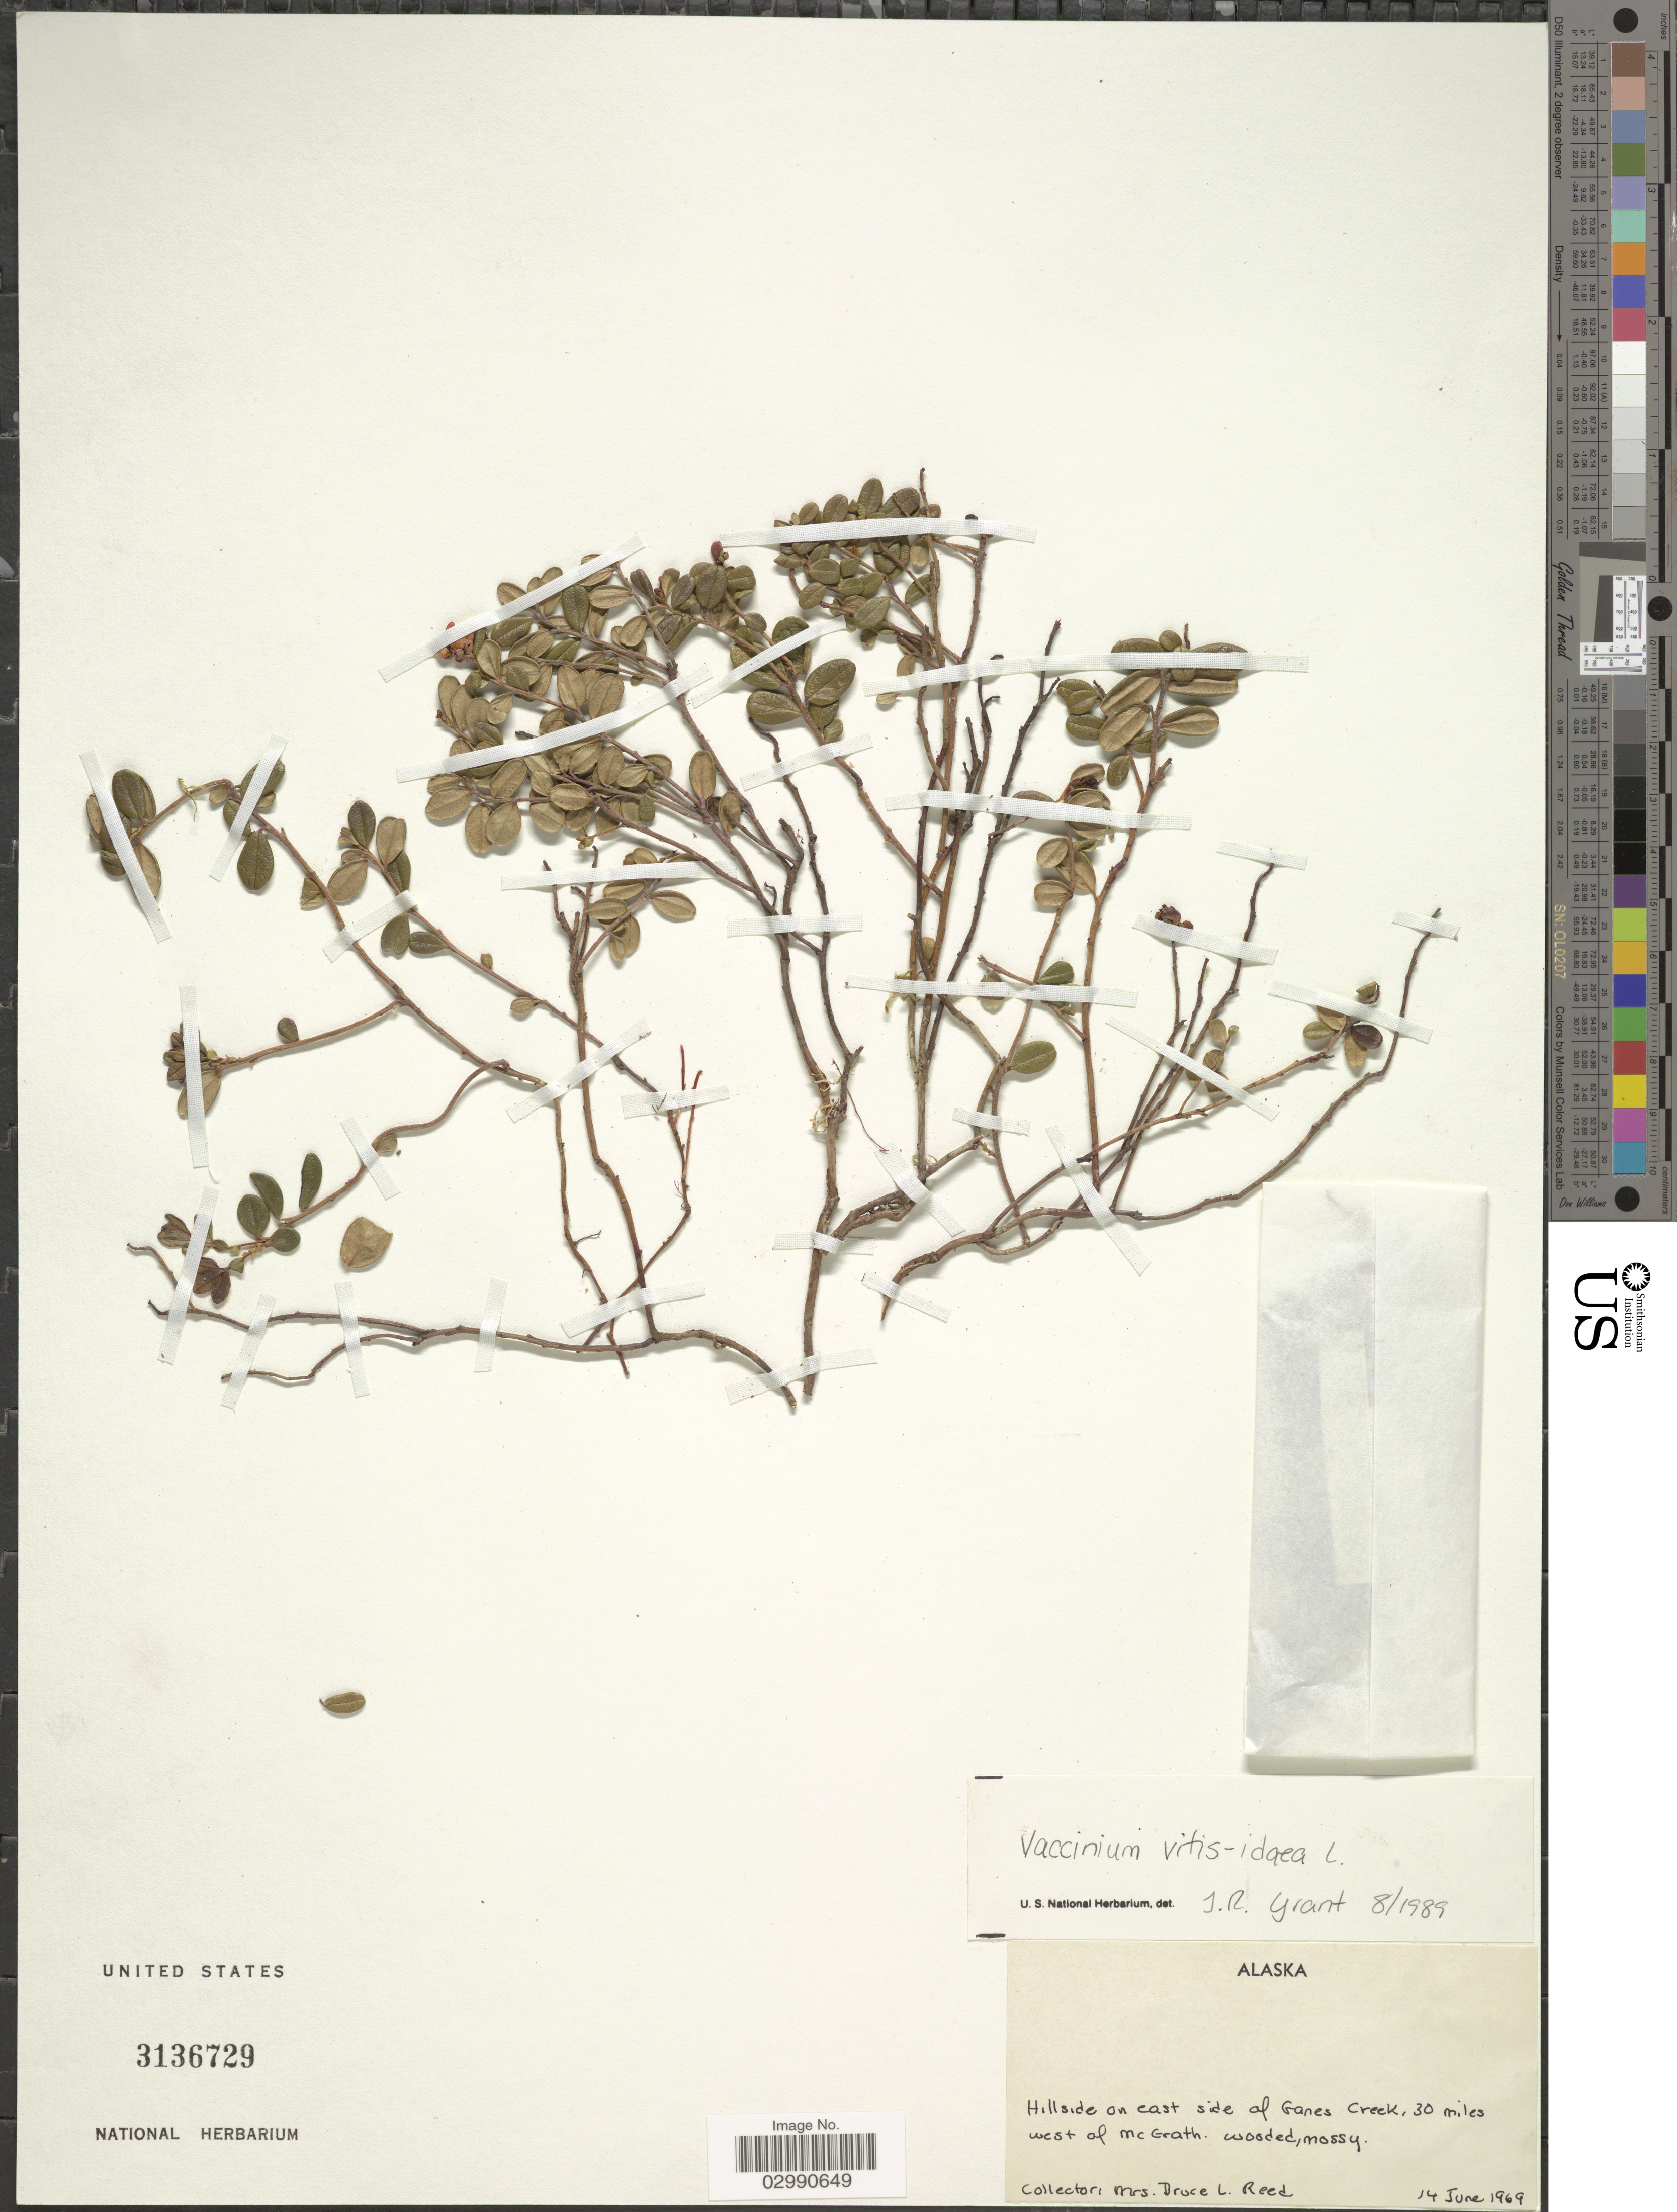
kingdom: Plantae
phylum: Tracheophyta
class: Magnoliopsida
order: Ericales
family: Ericaceae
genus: Vaccinium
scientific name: Vaccinium vitis-idaea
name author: L.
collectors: B. Reed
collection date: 1969-06-14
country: United States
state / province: Alaska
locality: Hillside on east side of Ganes Creek, 30 miles west of McGrath.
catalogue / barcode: US 3136729